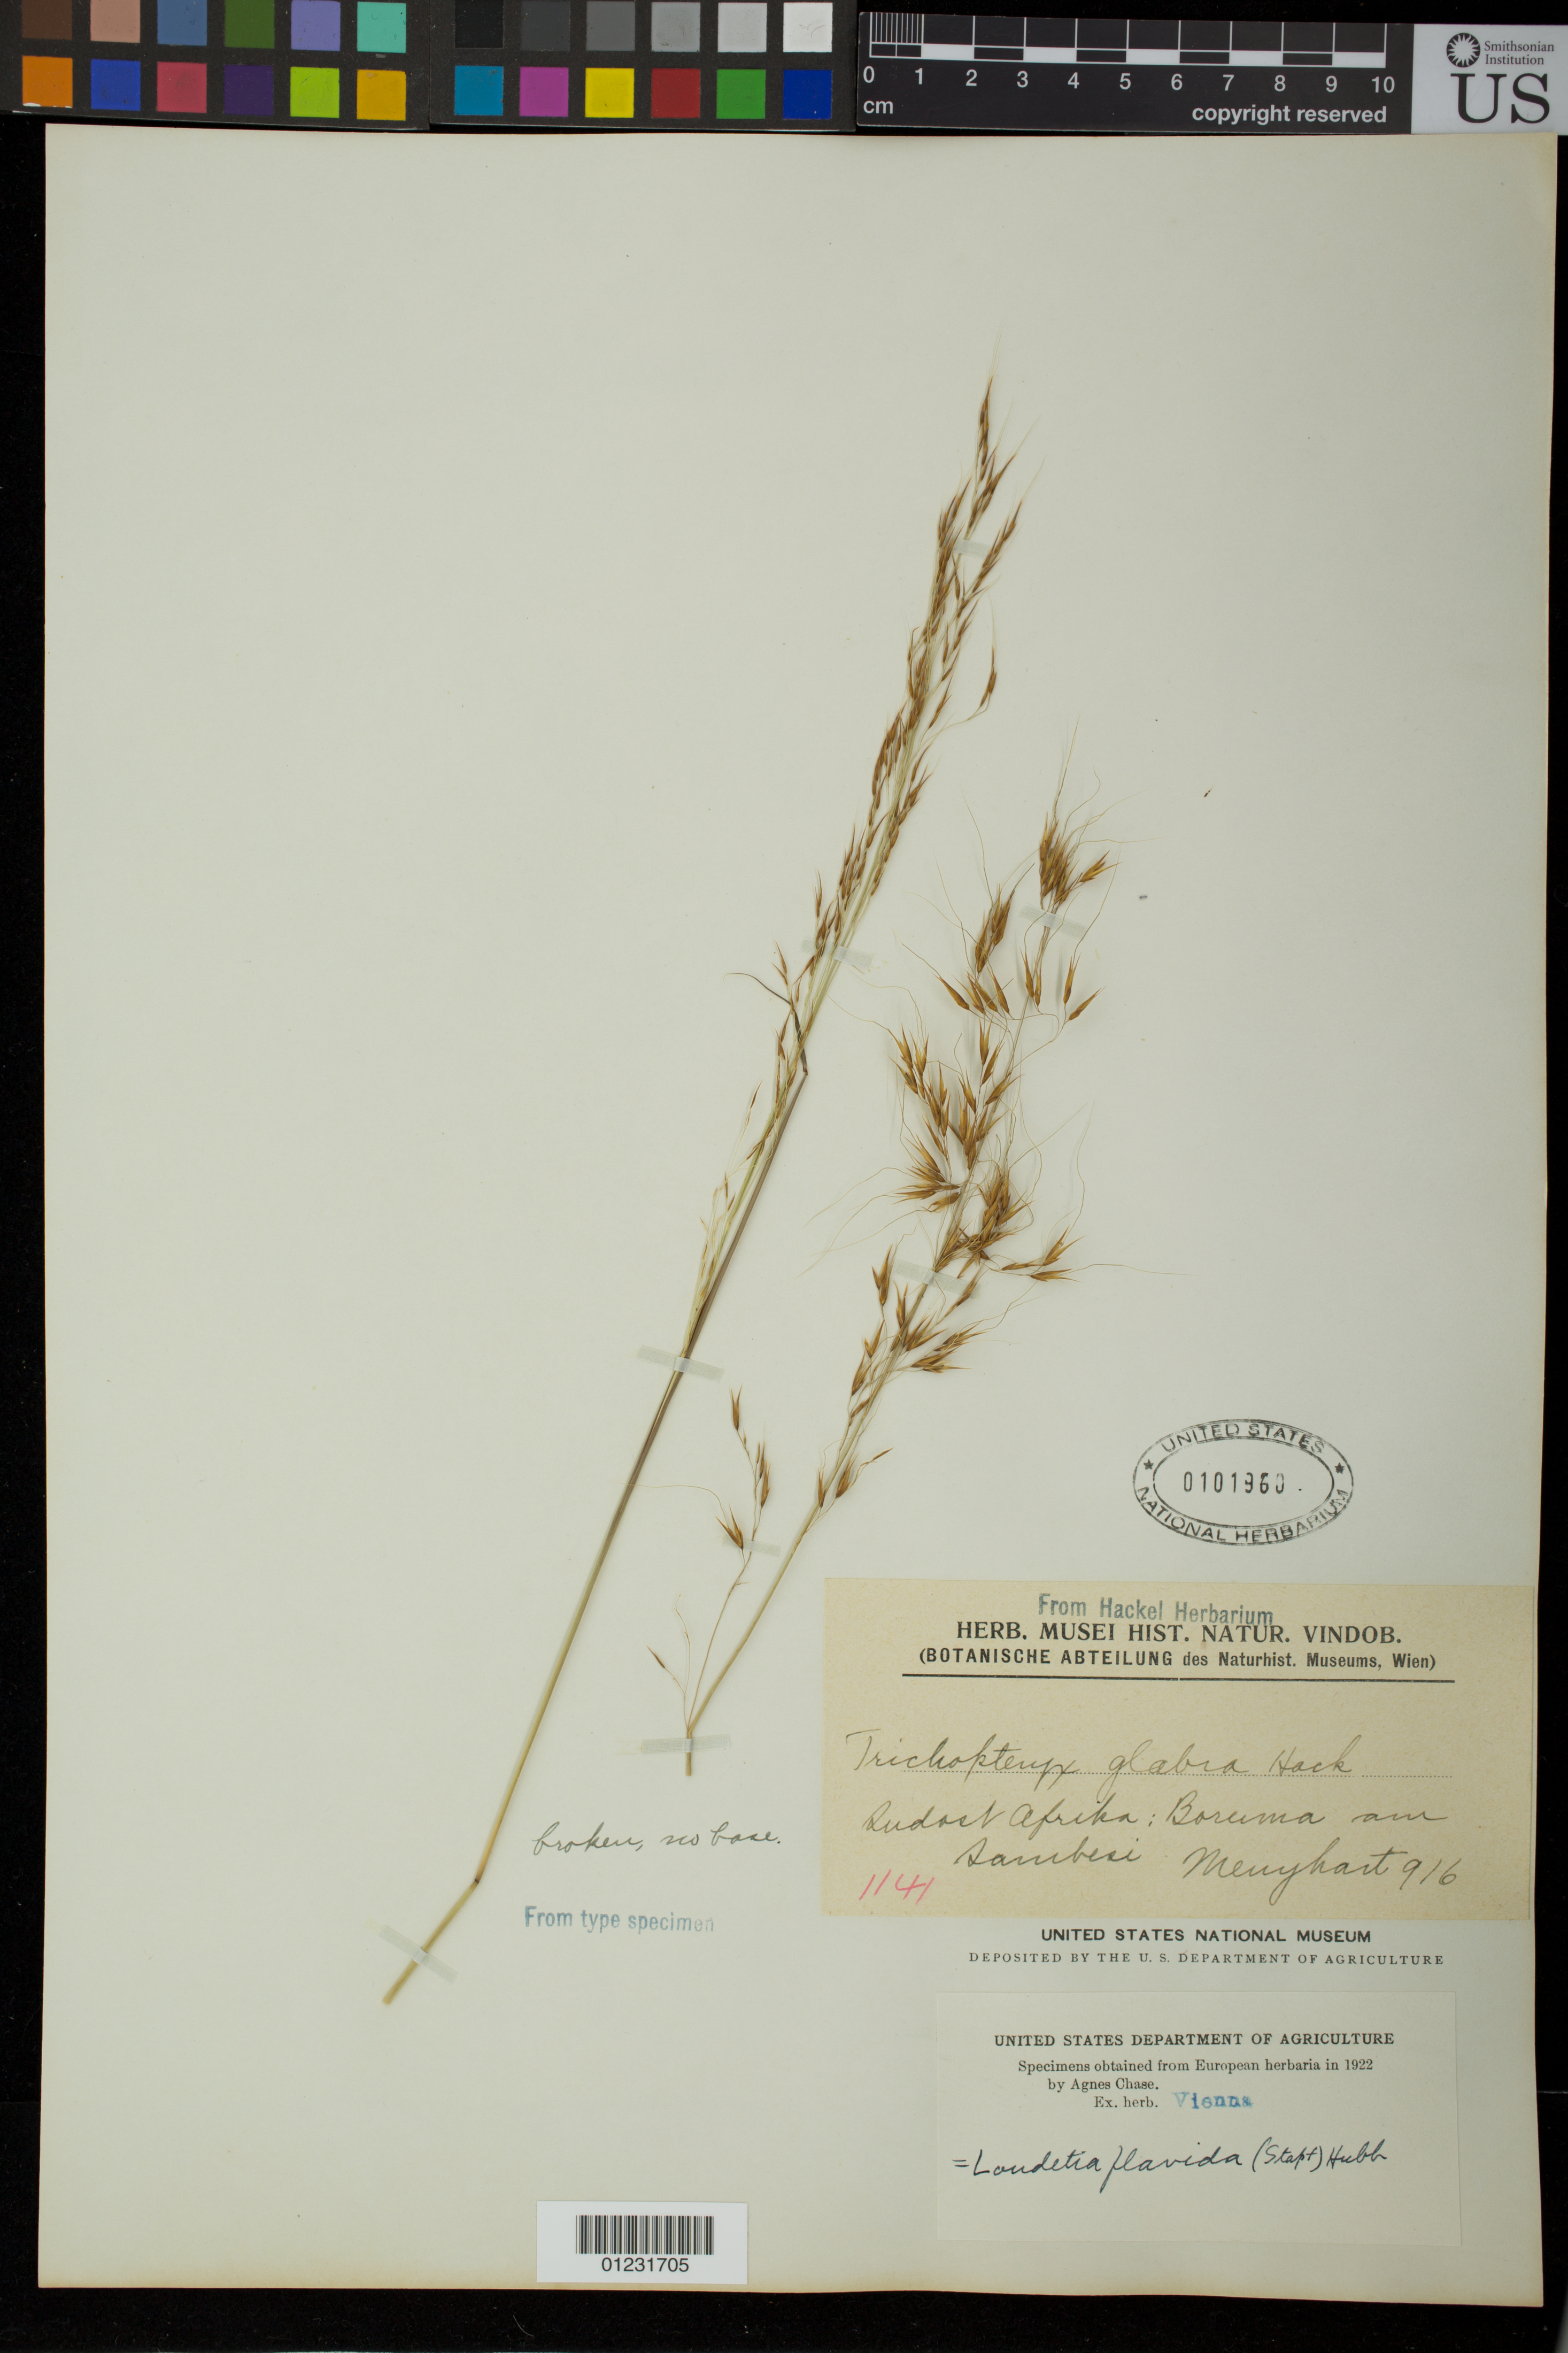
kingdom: Plantae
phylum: Tracheophyta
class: Liliopsida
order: Poales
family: Poaceae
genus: Trichopteryx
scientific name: Trichopteryx glabra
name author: Hack.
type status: Type Collection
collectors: L. Menyharth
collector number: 916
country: Mozambique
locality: Boruma am Sambesi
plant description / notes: Fragmentary material of type specimen ex herb. Vienna.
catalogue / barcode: US 101960